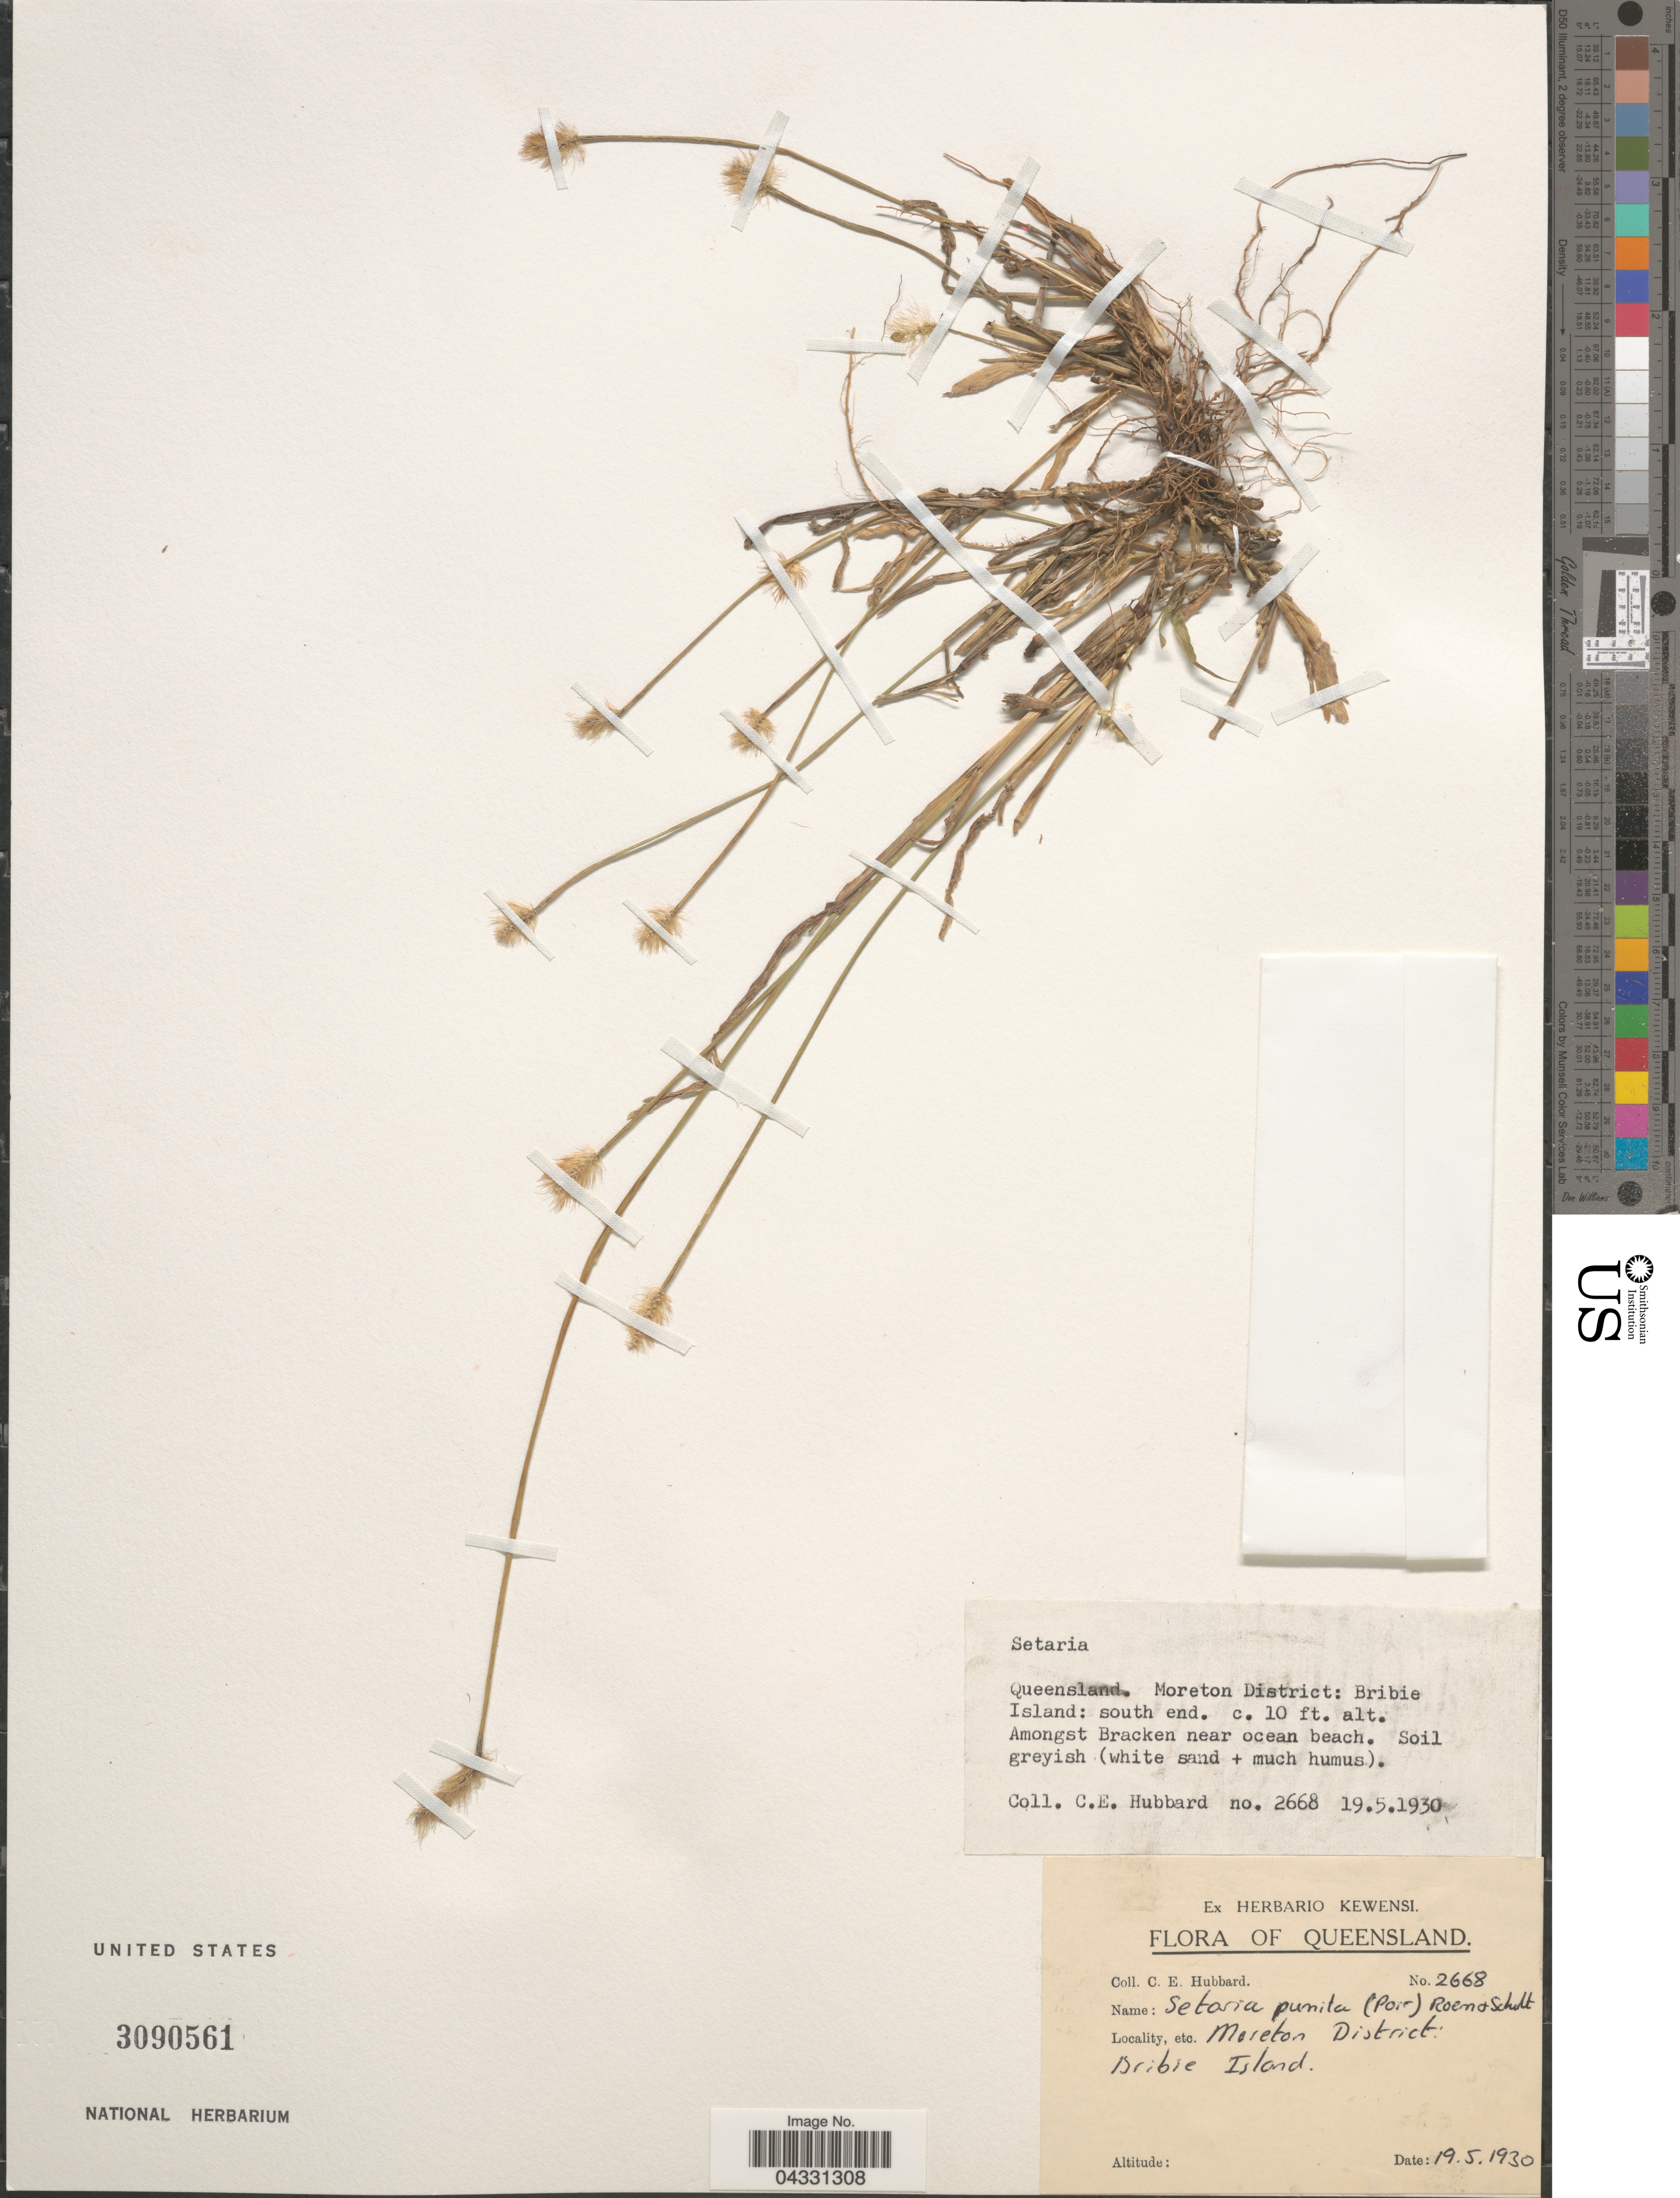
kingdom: Plantae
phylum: Tracheophyta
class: Liliopsida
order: Poales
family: Poaceae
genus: Setaria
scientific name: Setaria sp.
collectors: C. E. Hubbard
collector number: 2668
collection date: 1930-05-19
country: Australia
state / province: Queensland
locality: Moreton District: Bribie Island: south end.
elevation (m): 3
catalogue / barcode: US 3090561